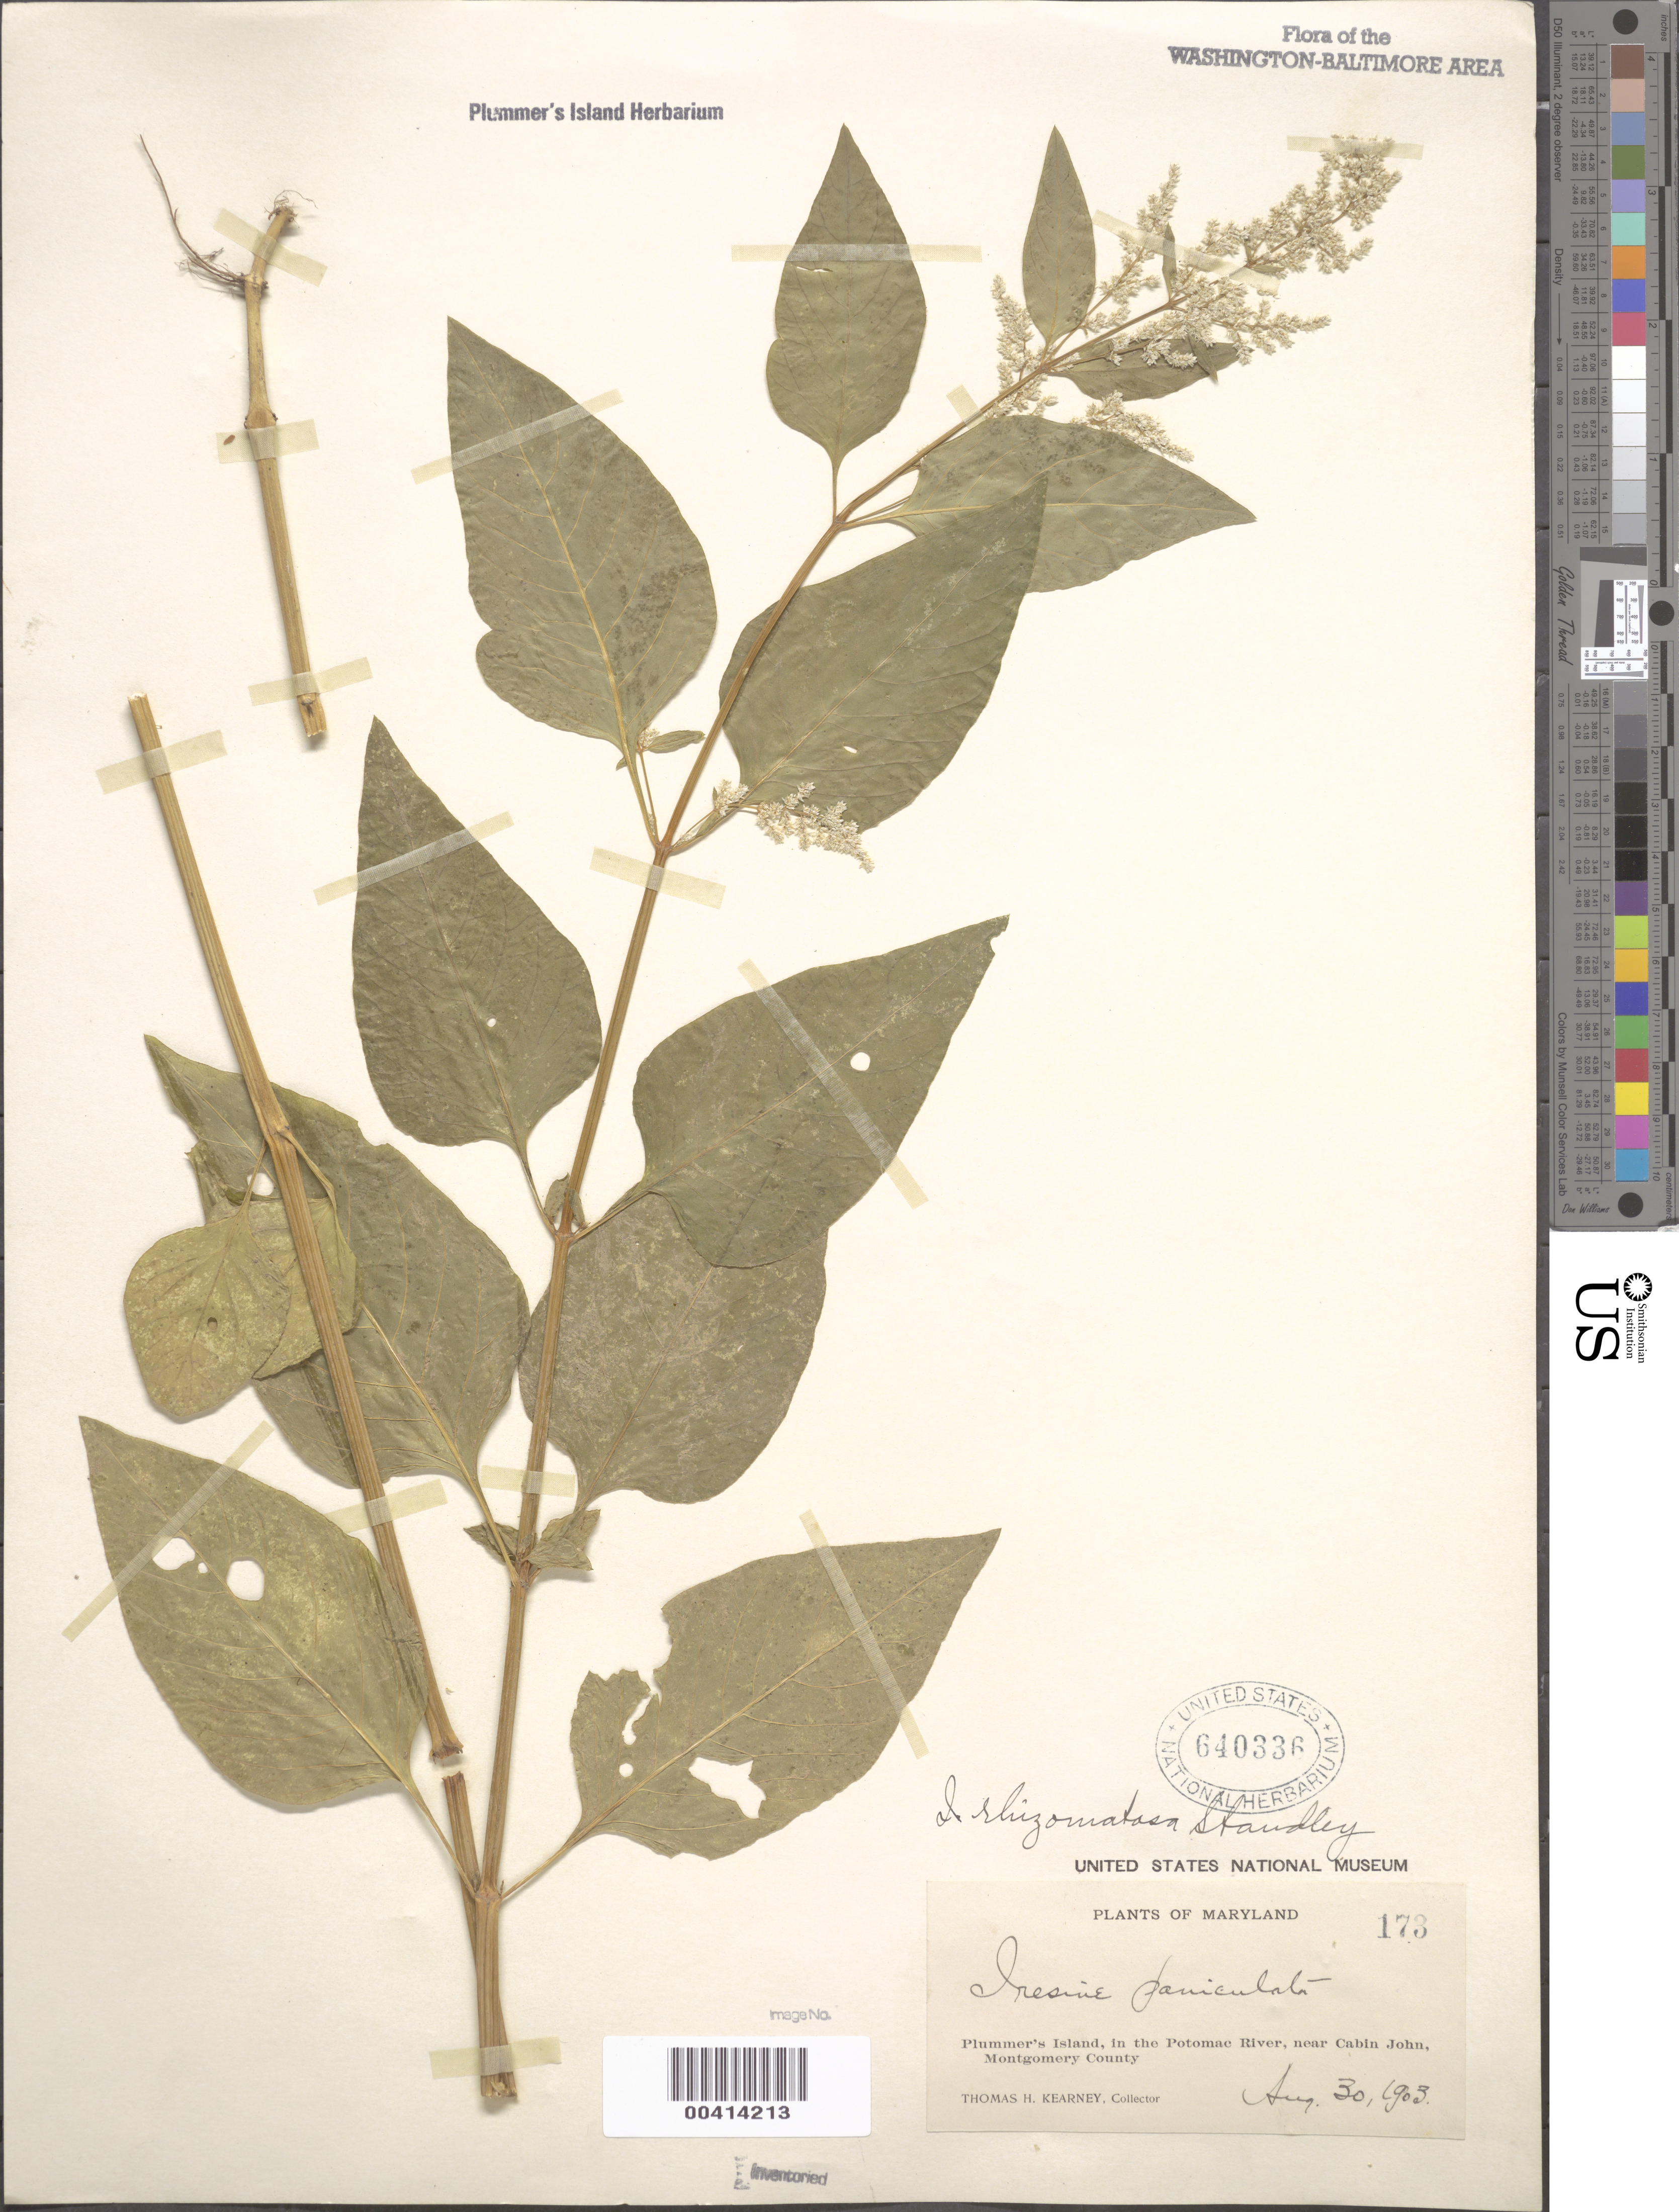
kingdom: Plantae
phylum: Tracheophyta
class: Magnoliopsida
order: Caryophyllales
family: Amaranthaceae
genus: Iresine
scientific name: Iresine rhizomatosa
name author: Standl.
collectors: T. H. Kearney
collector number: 173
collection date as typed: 30 Aug 1903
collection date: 1903-08-30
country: United States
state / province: Maryland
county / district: Montgomery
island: Plummers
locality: Plummer's Island C. & O. Canal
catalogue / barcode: US 640336